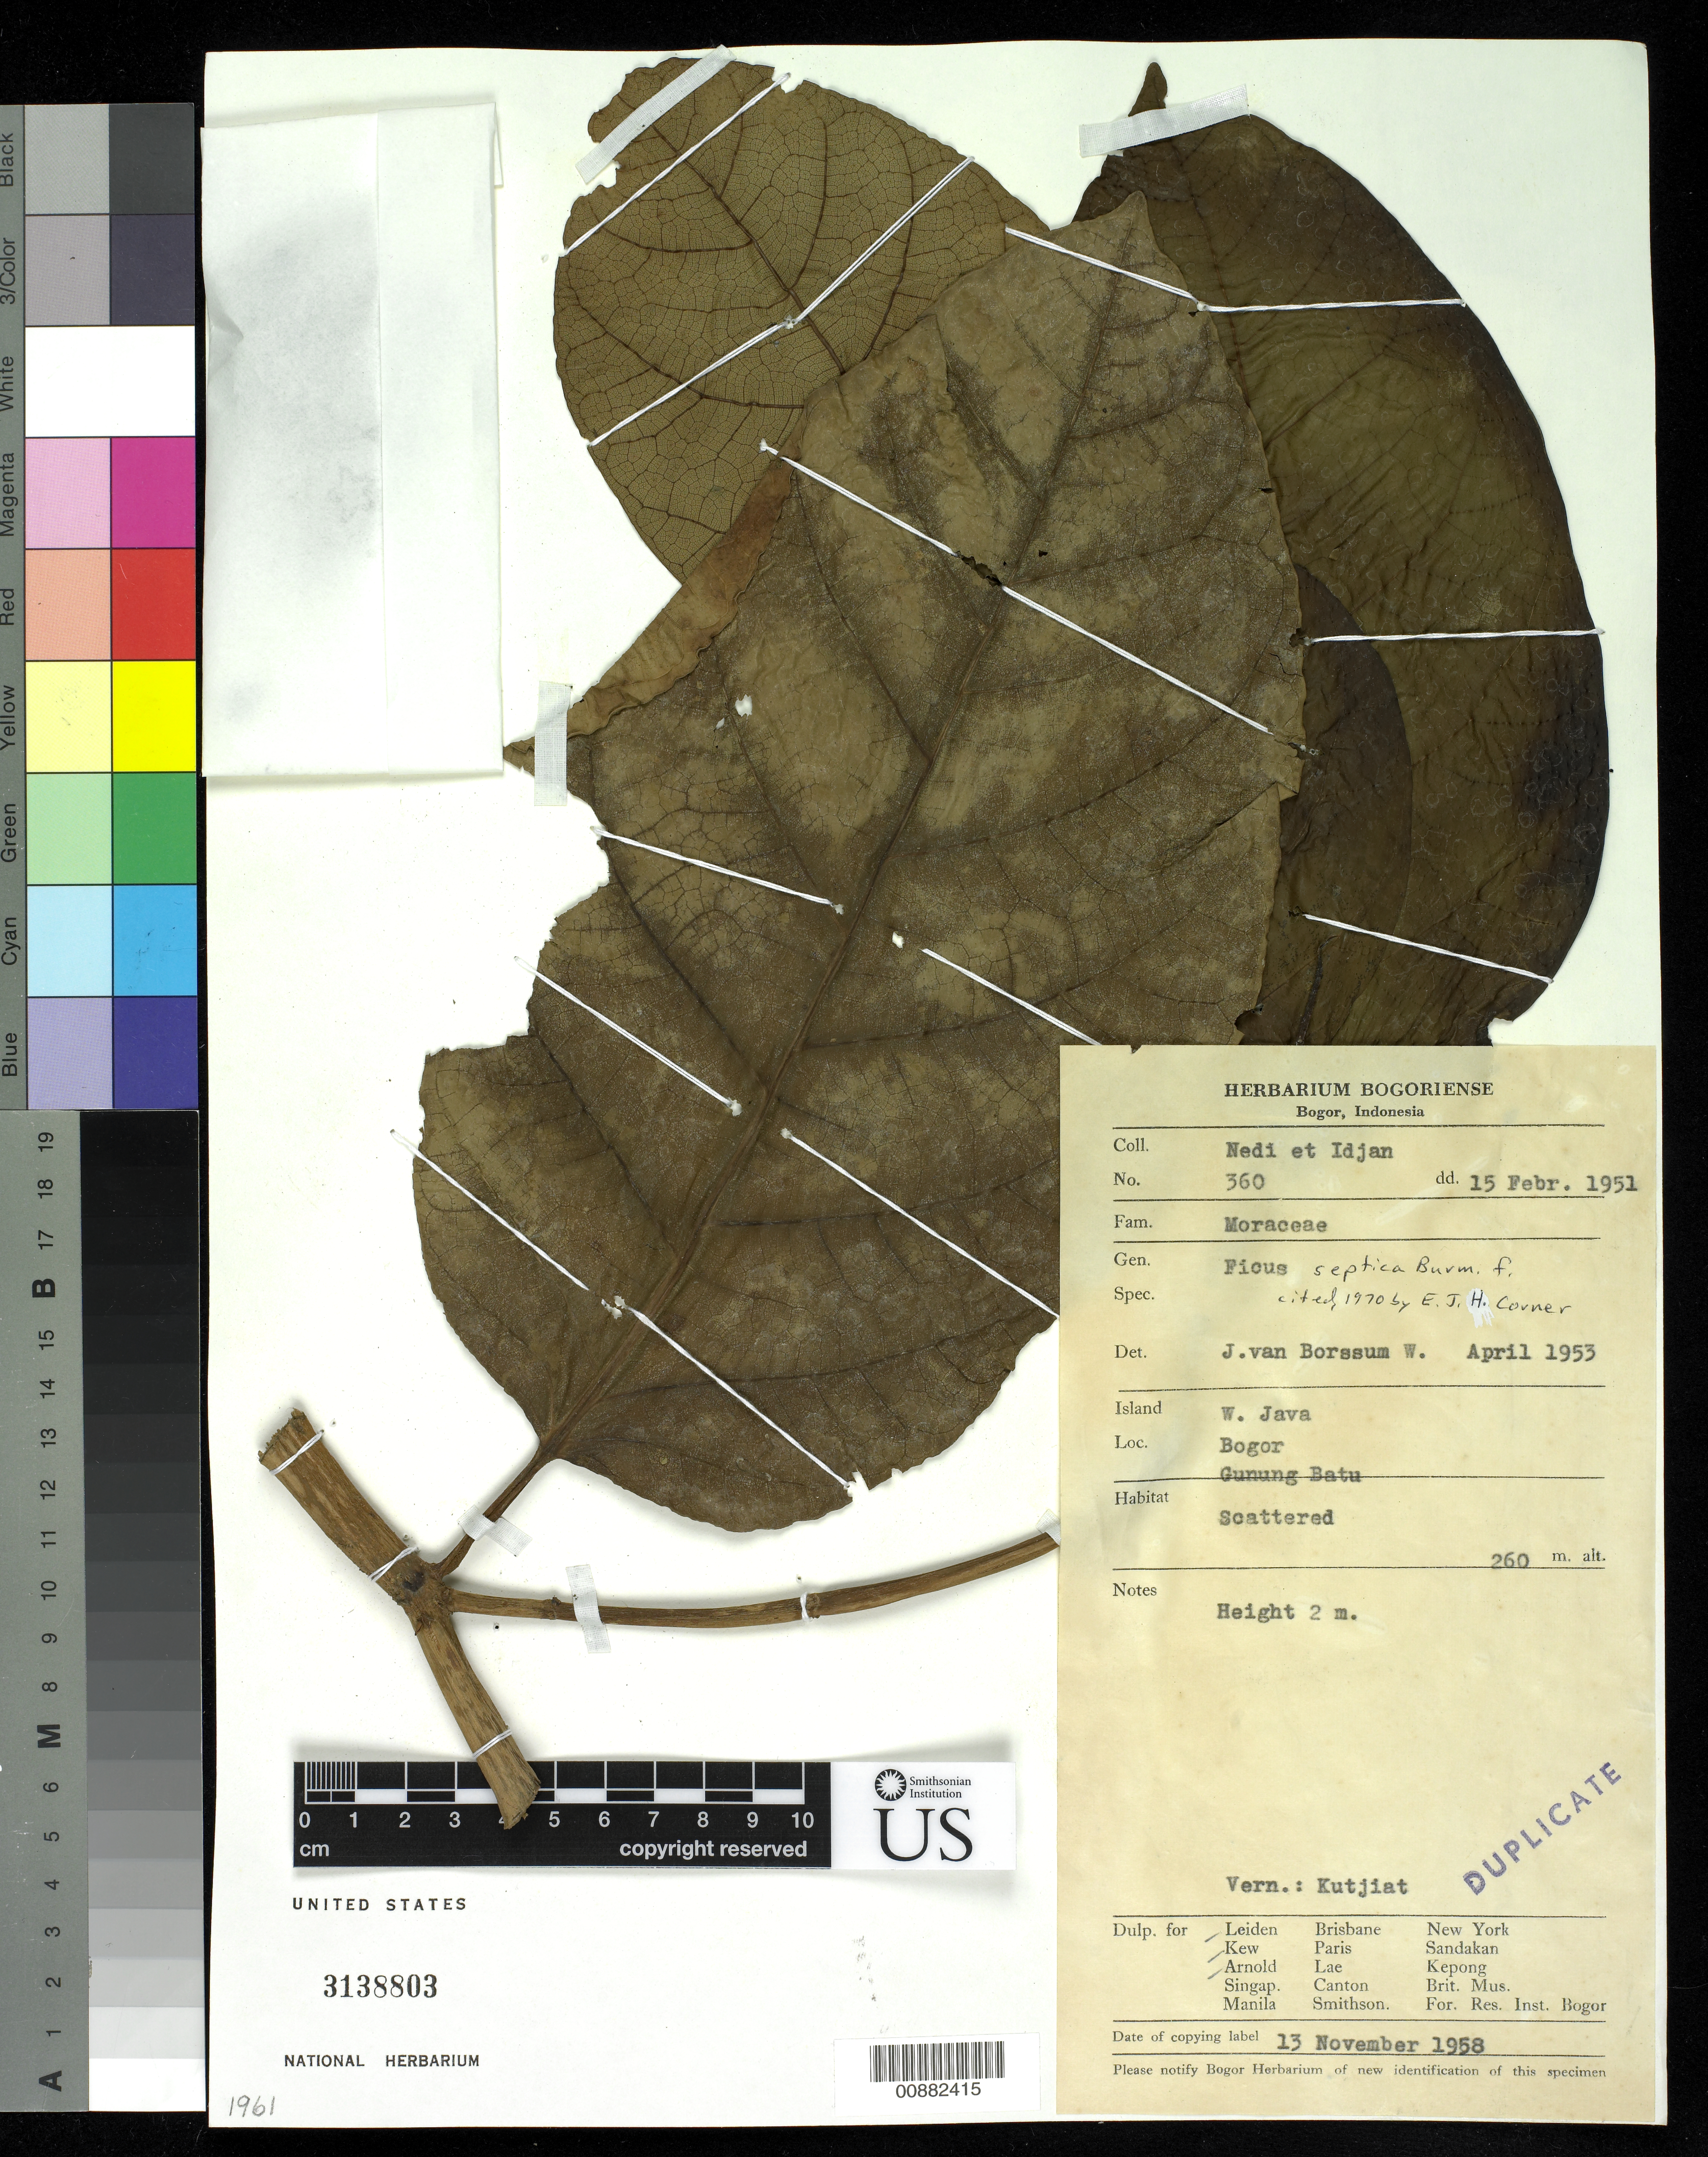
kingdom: Plantae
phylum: Tracheophyta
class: Magnoliopsida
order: Rosales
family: Moraceae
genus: Ficus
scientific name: Ficus septica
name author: Burm. f.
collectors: -. Idjan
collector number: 360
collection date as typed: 15 Feb 1951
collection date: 1951-02-15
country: Indonesia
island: Java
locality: W. Java Bogor Gunung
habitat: Scattered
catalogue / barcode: US 3138803